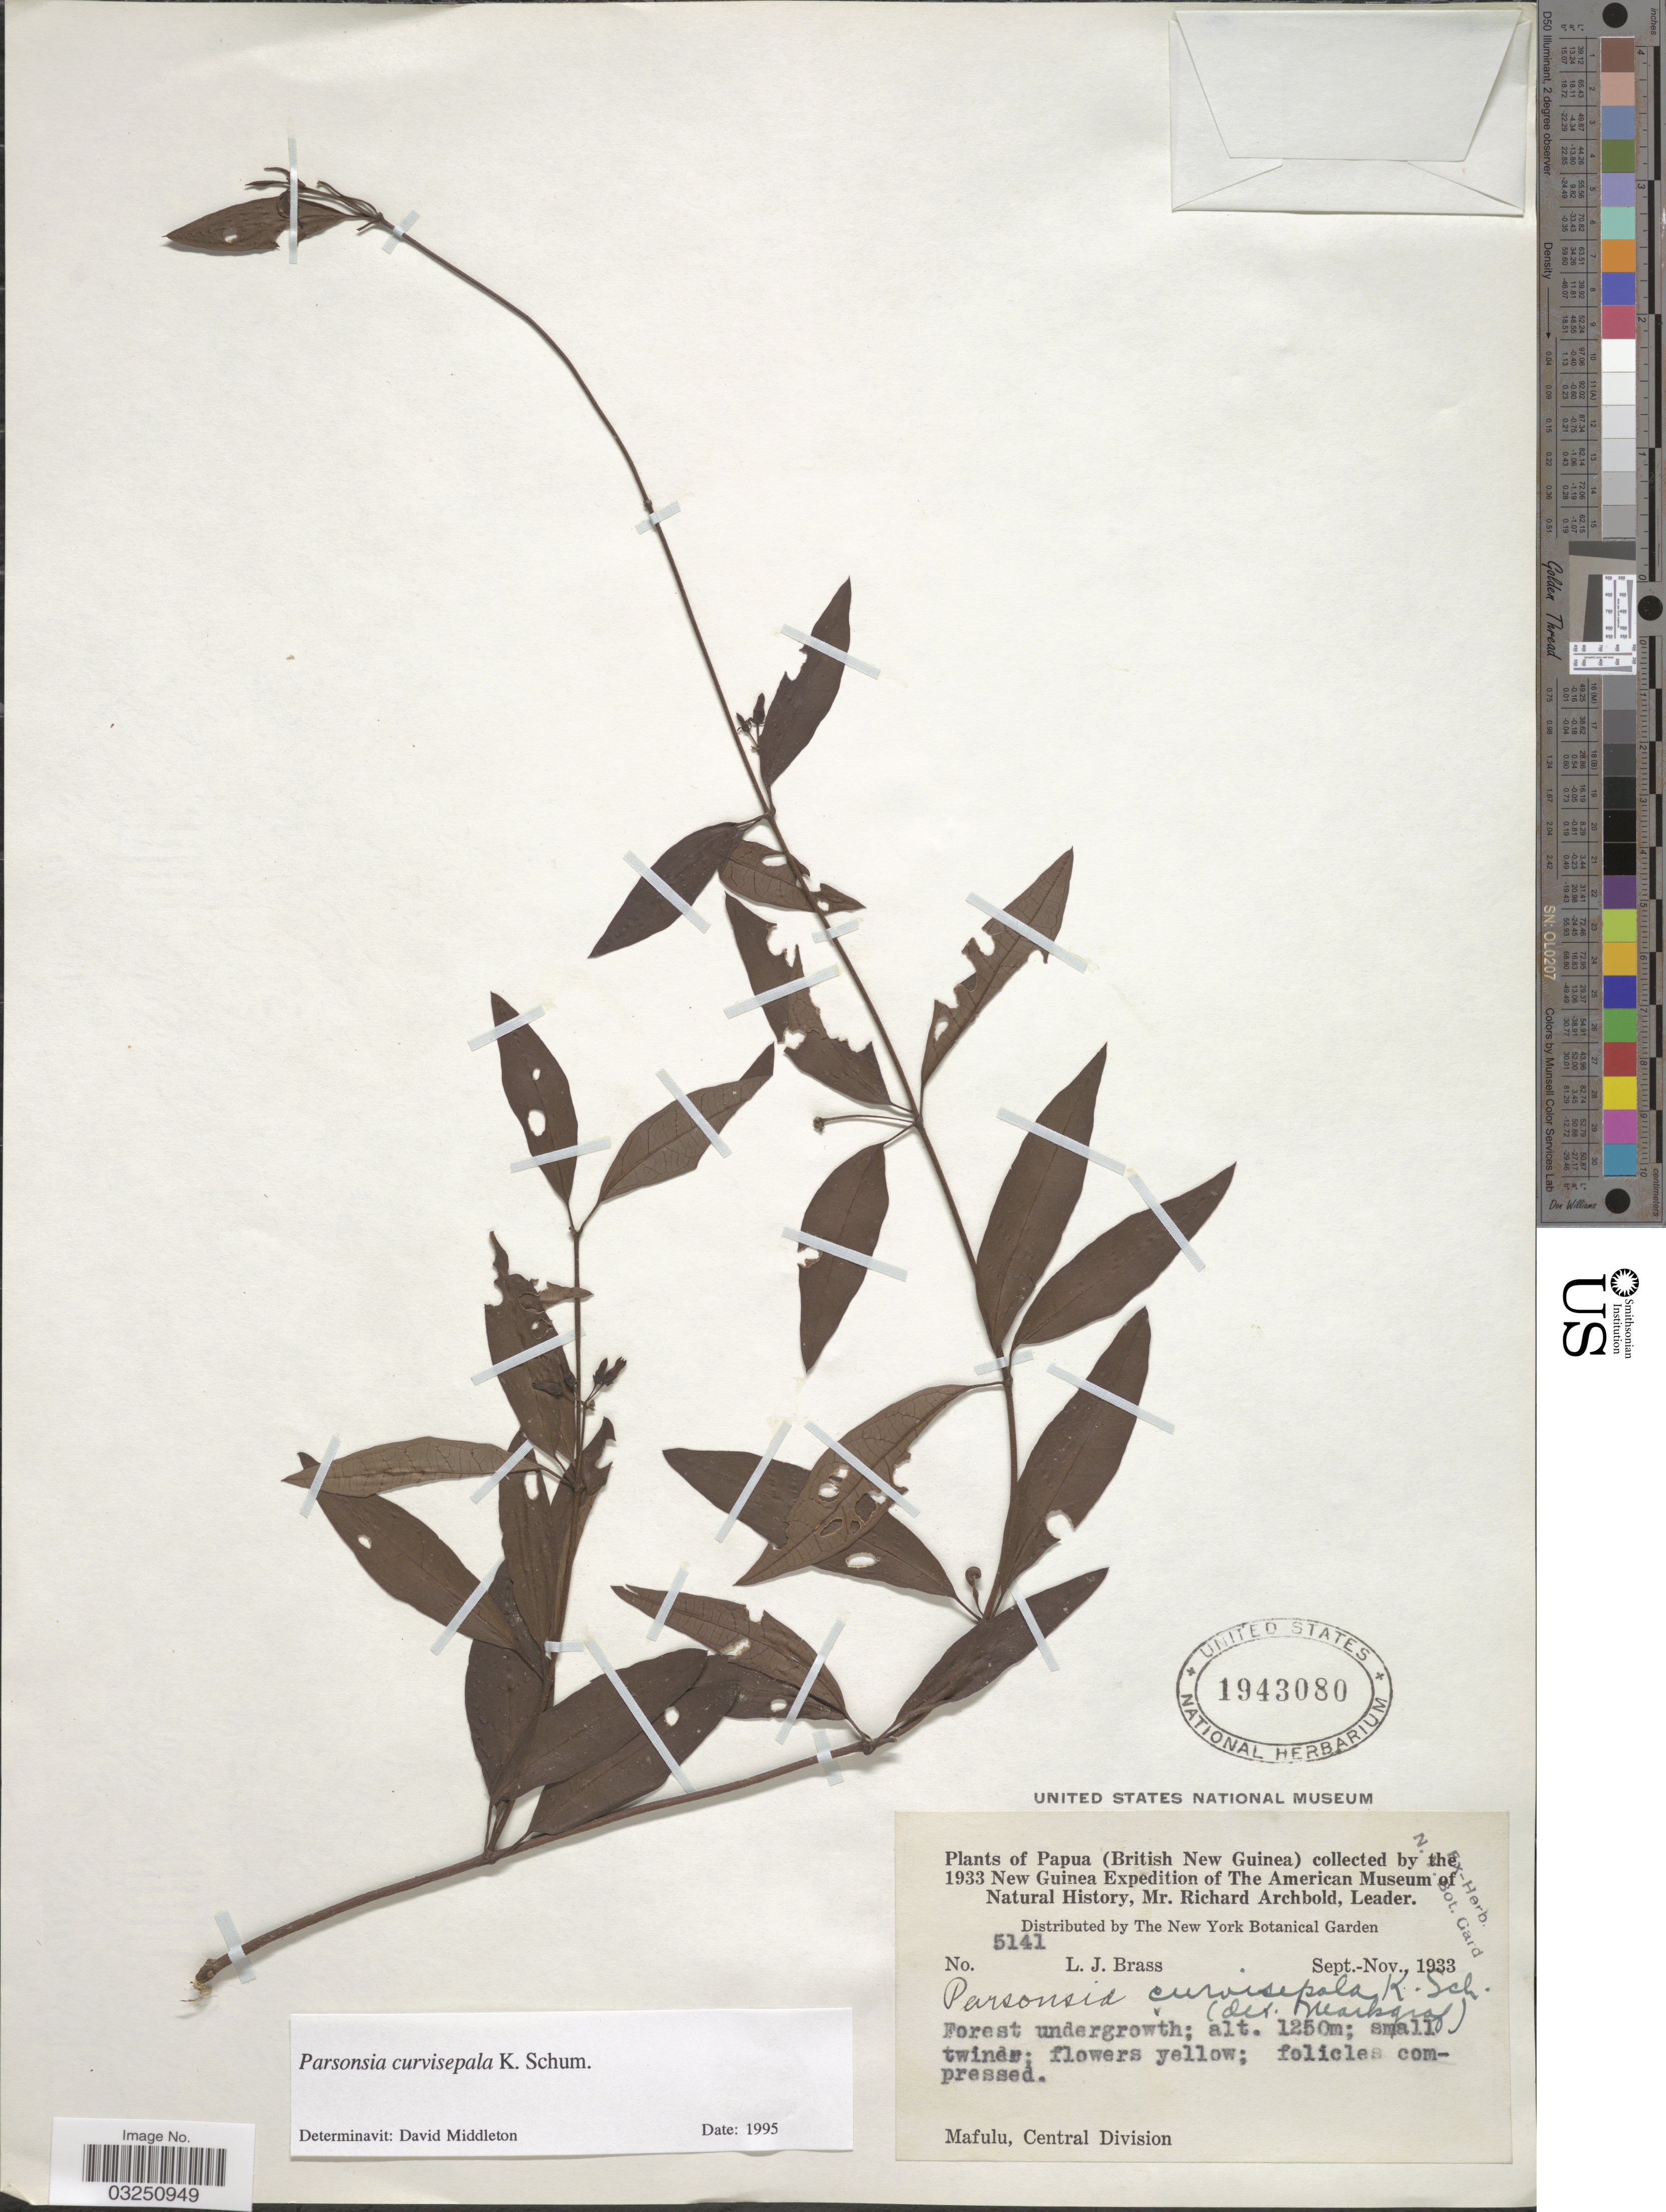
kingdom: Plantae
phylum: Tracheophyta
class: Magnoliopsida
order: Gentianales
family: Apocynaceae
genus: Parsonsia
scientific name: Parsonsia curvisepala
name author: K. Schum.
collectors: L. J. Brass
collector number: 5141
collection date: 1933-09/1933-11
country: Papua New Guinea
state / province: Central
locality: Papua (British New Guinea). Mafulu, Central Division.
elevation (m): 1250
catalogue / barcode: US 1943080